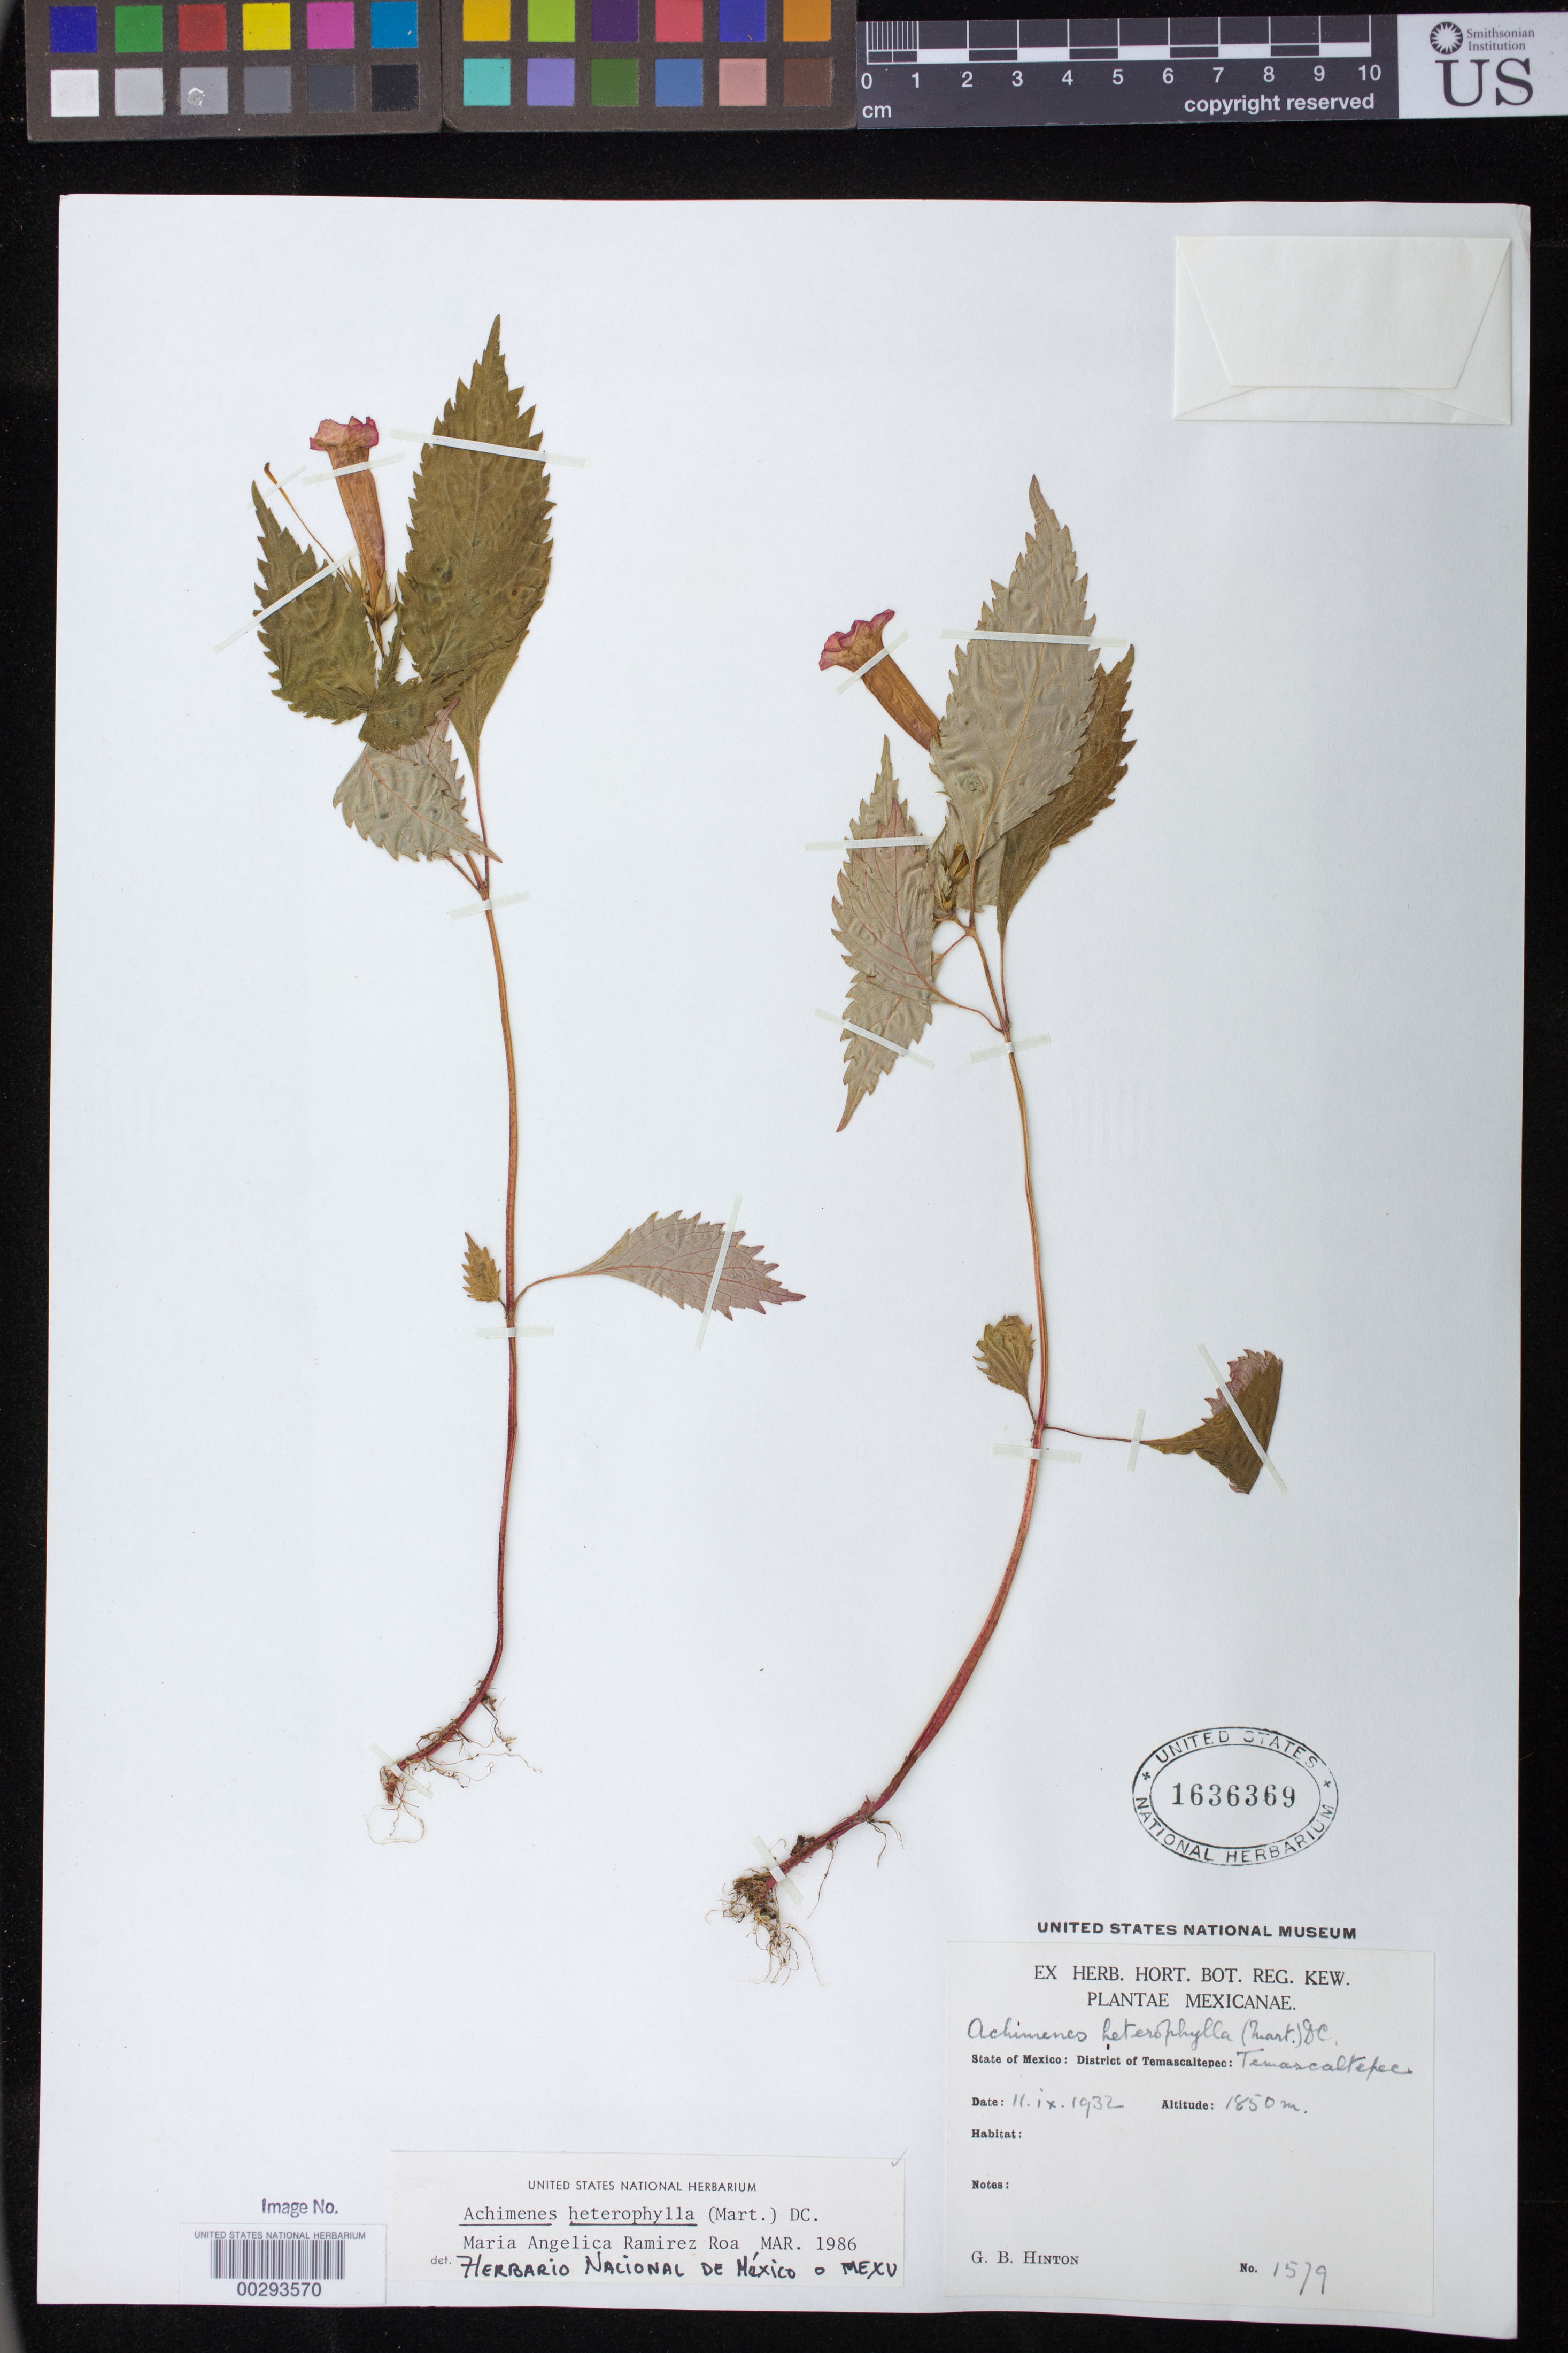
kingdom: Plantae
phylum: Tracheophyta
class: Magnoliopsida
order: Lamiales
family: Gesneriaceae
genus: Achimenes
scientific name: Achimenes heterophylla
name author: (Mart.) DC.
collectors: G. B. Hinton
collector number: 1579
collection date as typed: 11 Sep 1932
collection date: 1932-09-11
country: Mexico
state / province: México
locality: Temascaltepec Dist. Temascaltepec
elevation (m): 1850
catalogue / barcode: US 1636369